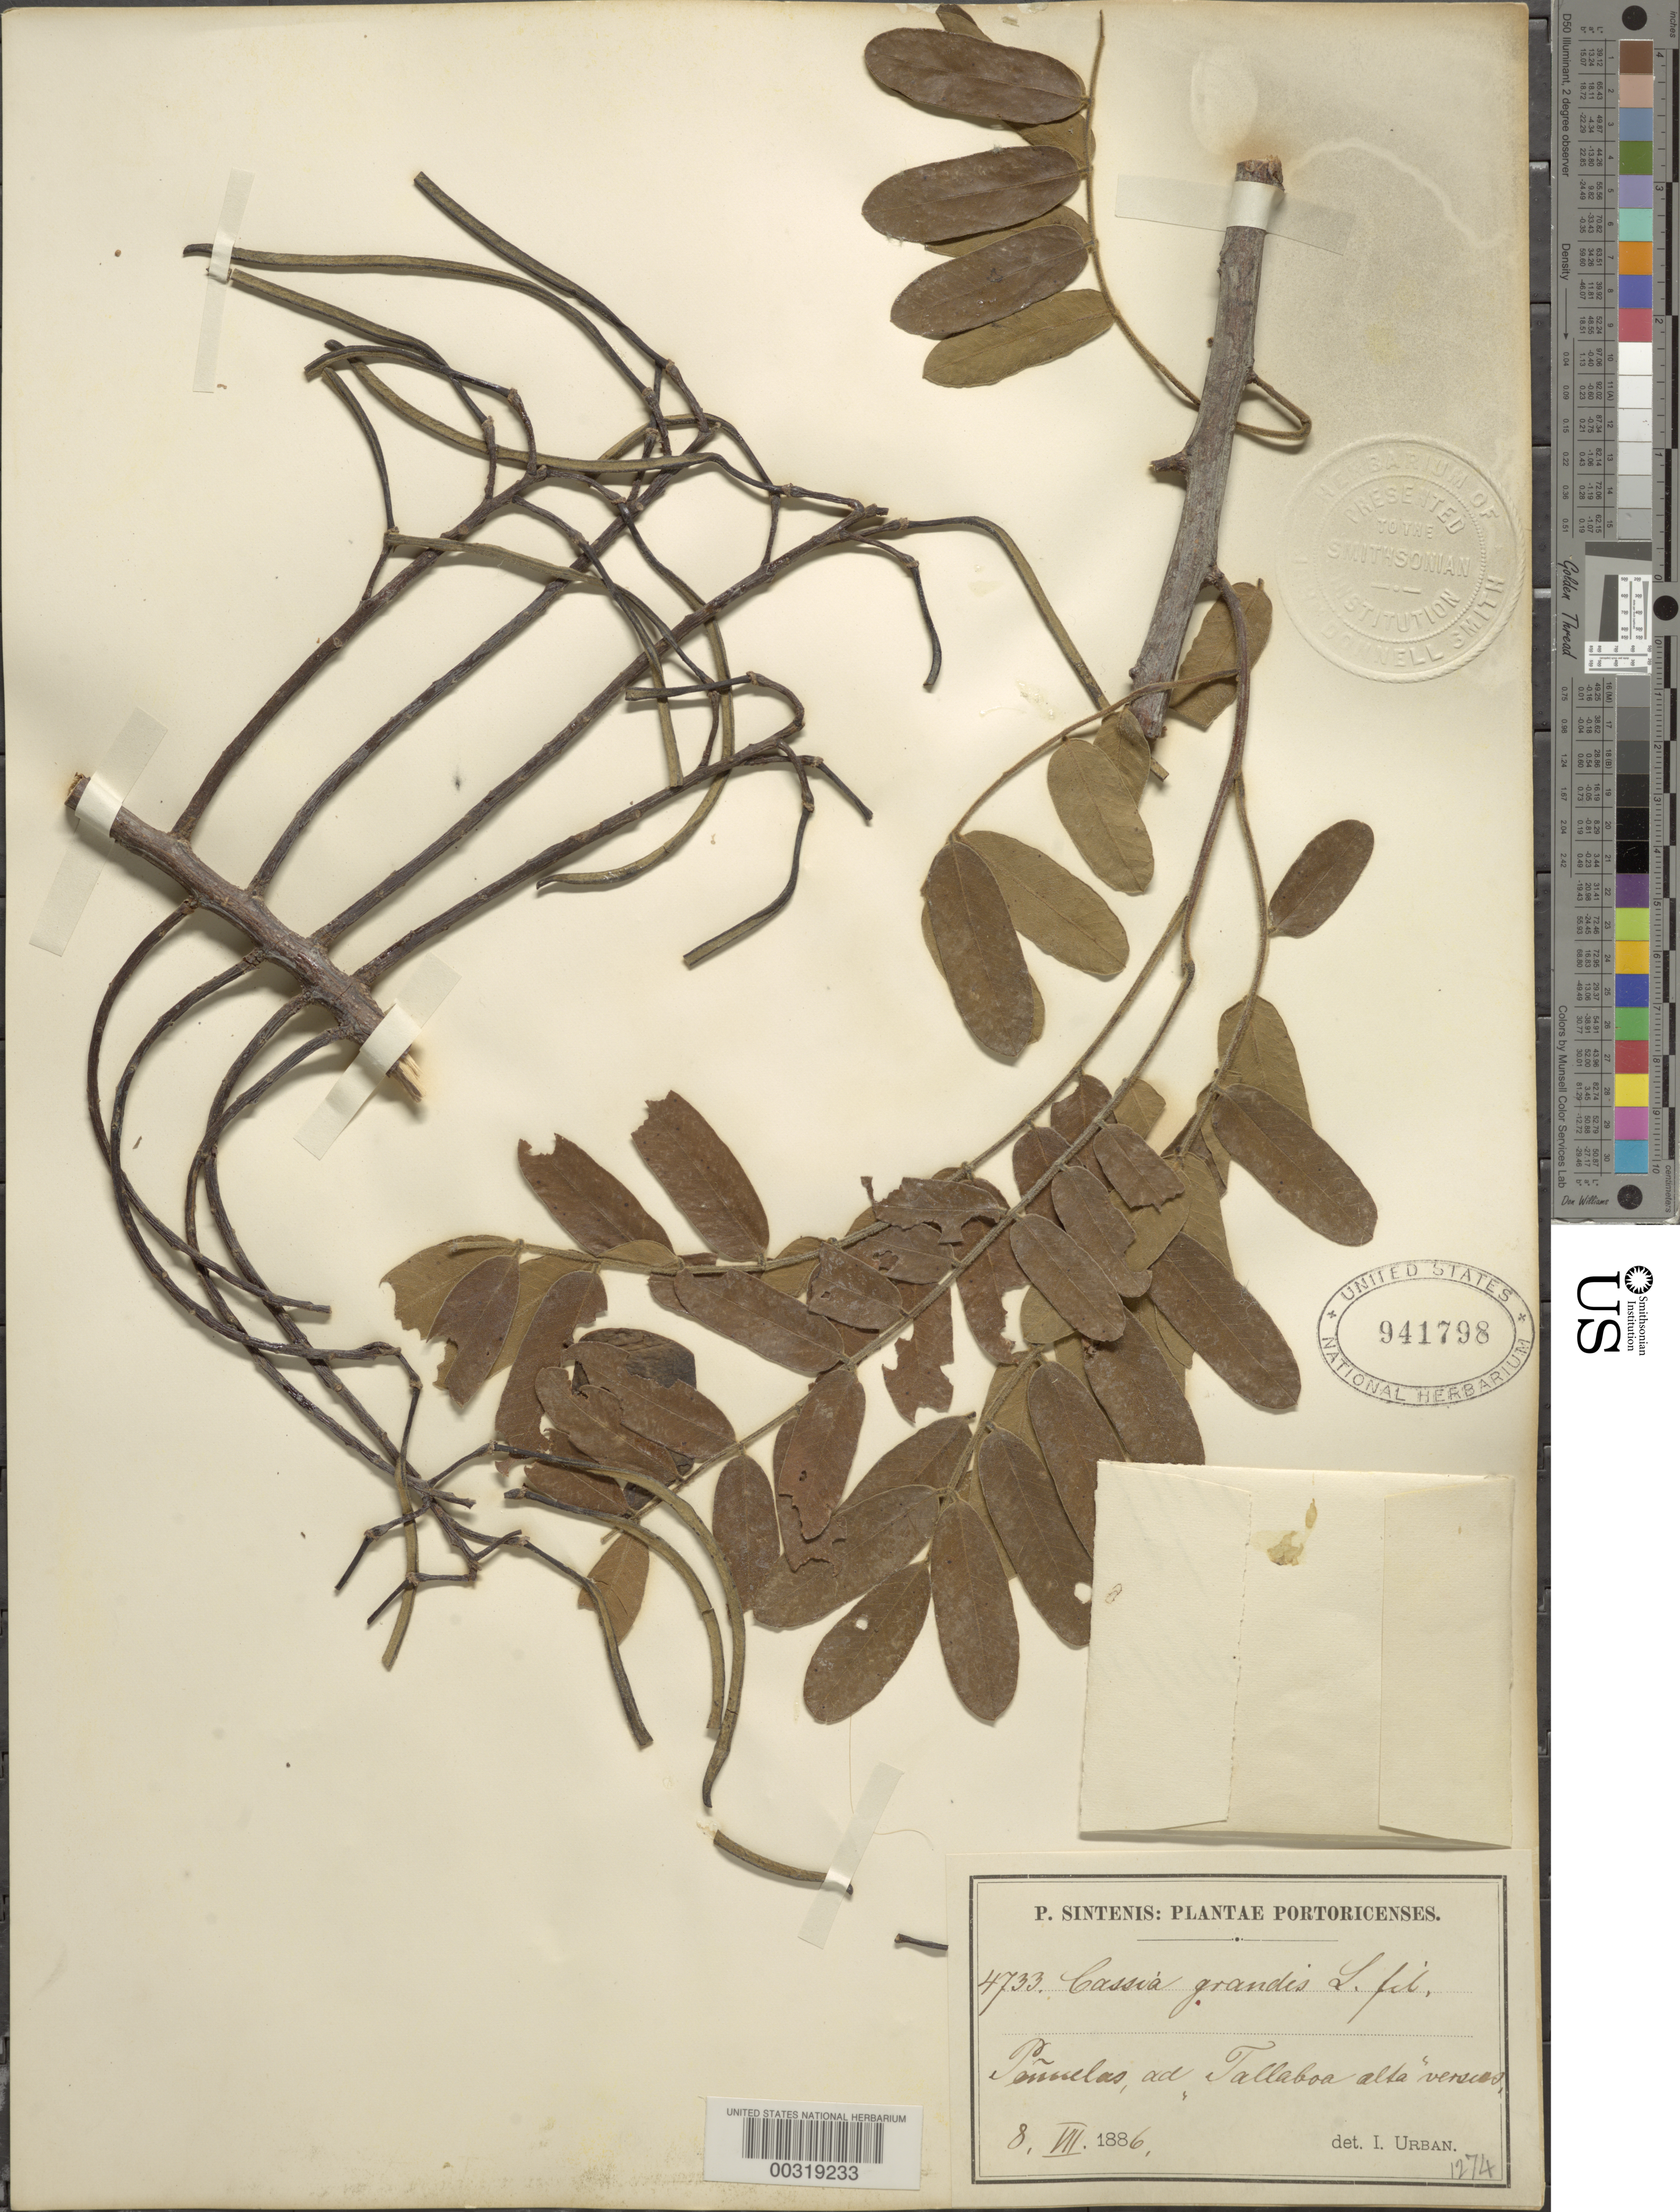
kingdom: Plantae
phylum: Tracheophyta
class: Magnoliopsida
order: Fabales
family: Fabaceae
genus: Cassia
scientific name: Cassia grandis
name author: L. f.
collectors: P. Sintenis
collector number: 4733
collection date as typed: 08 Jul 1886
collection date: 1886-07-08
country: Puerto Rico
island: Greater Antilles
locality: Temulas towards "tallaboa alta"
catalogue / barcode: US 941798